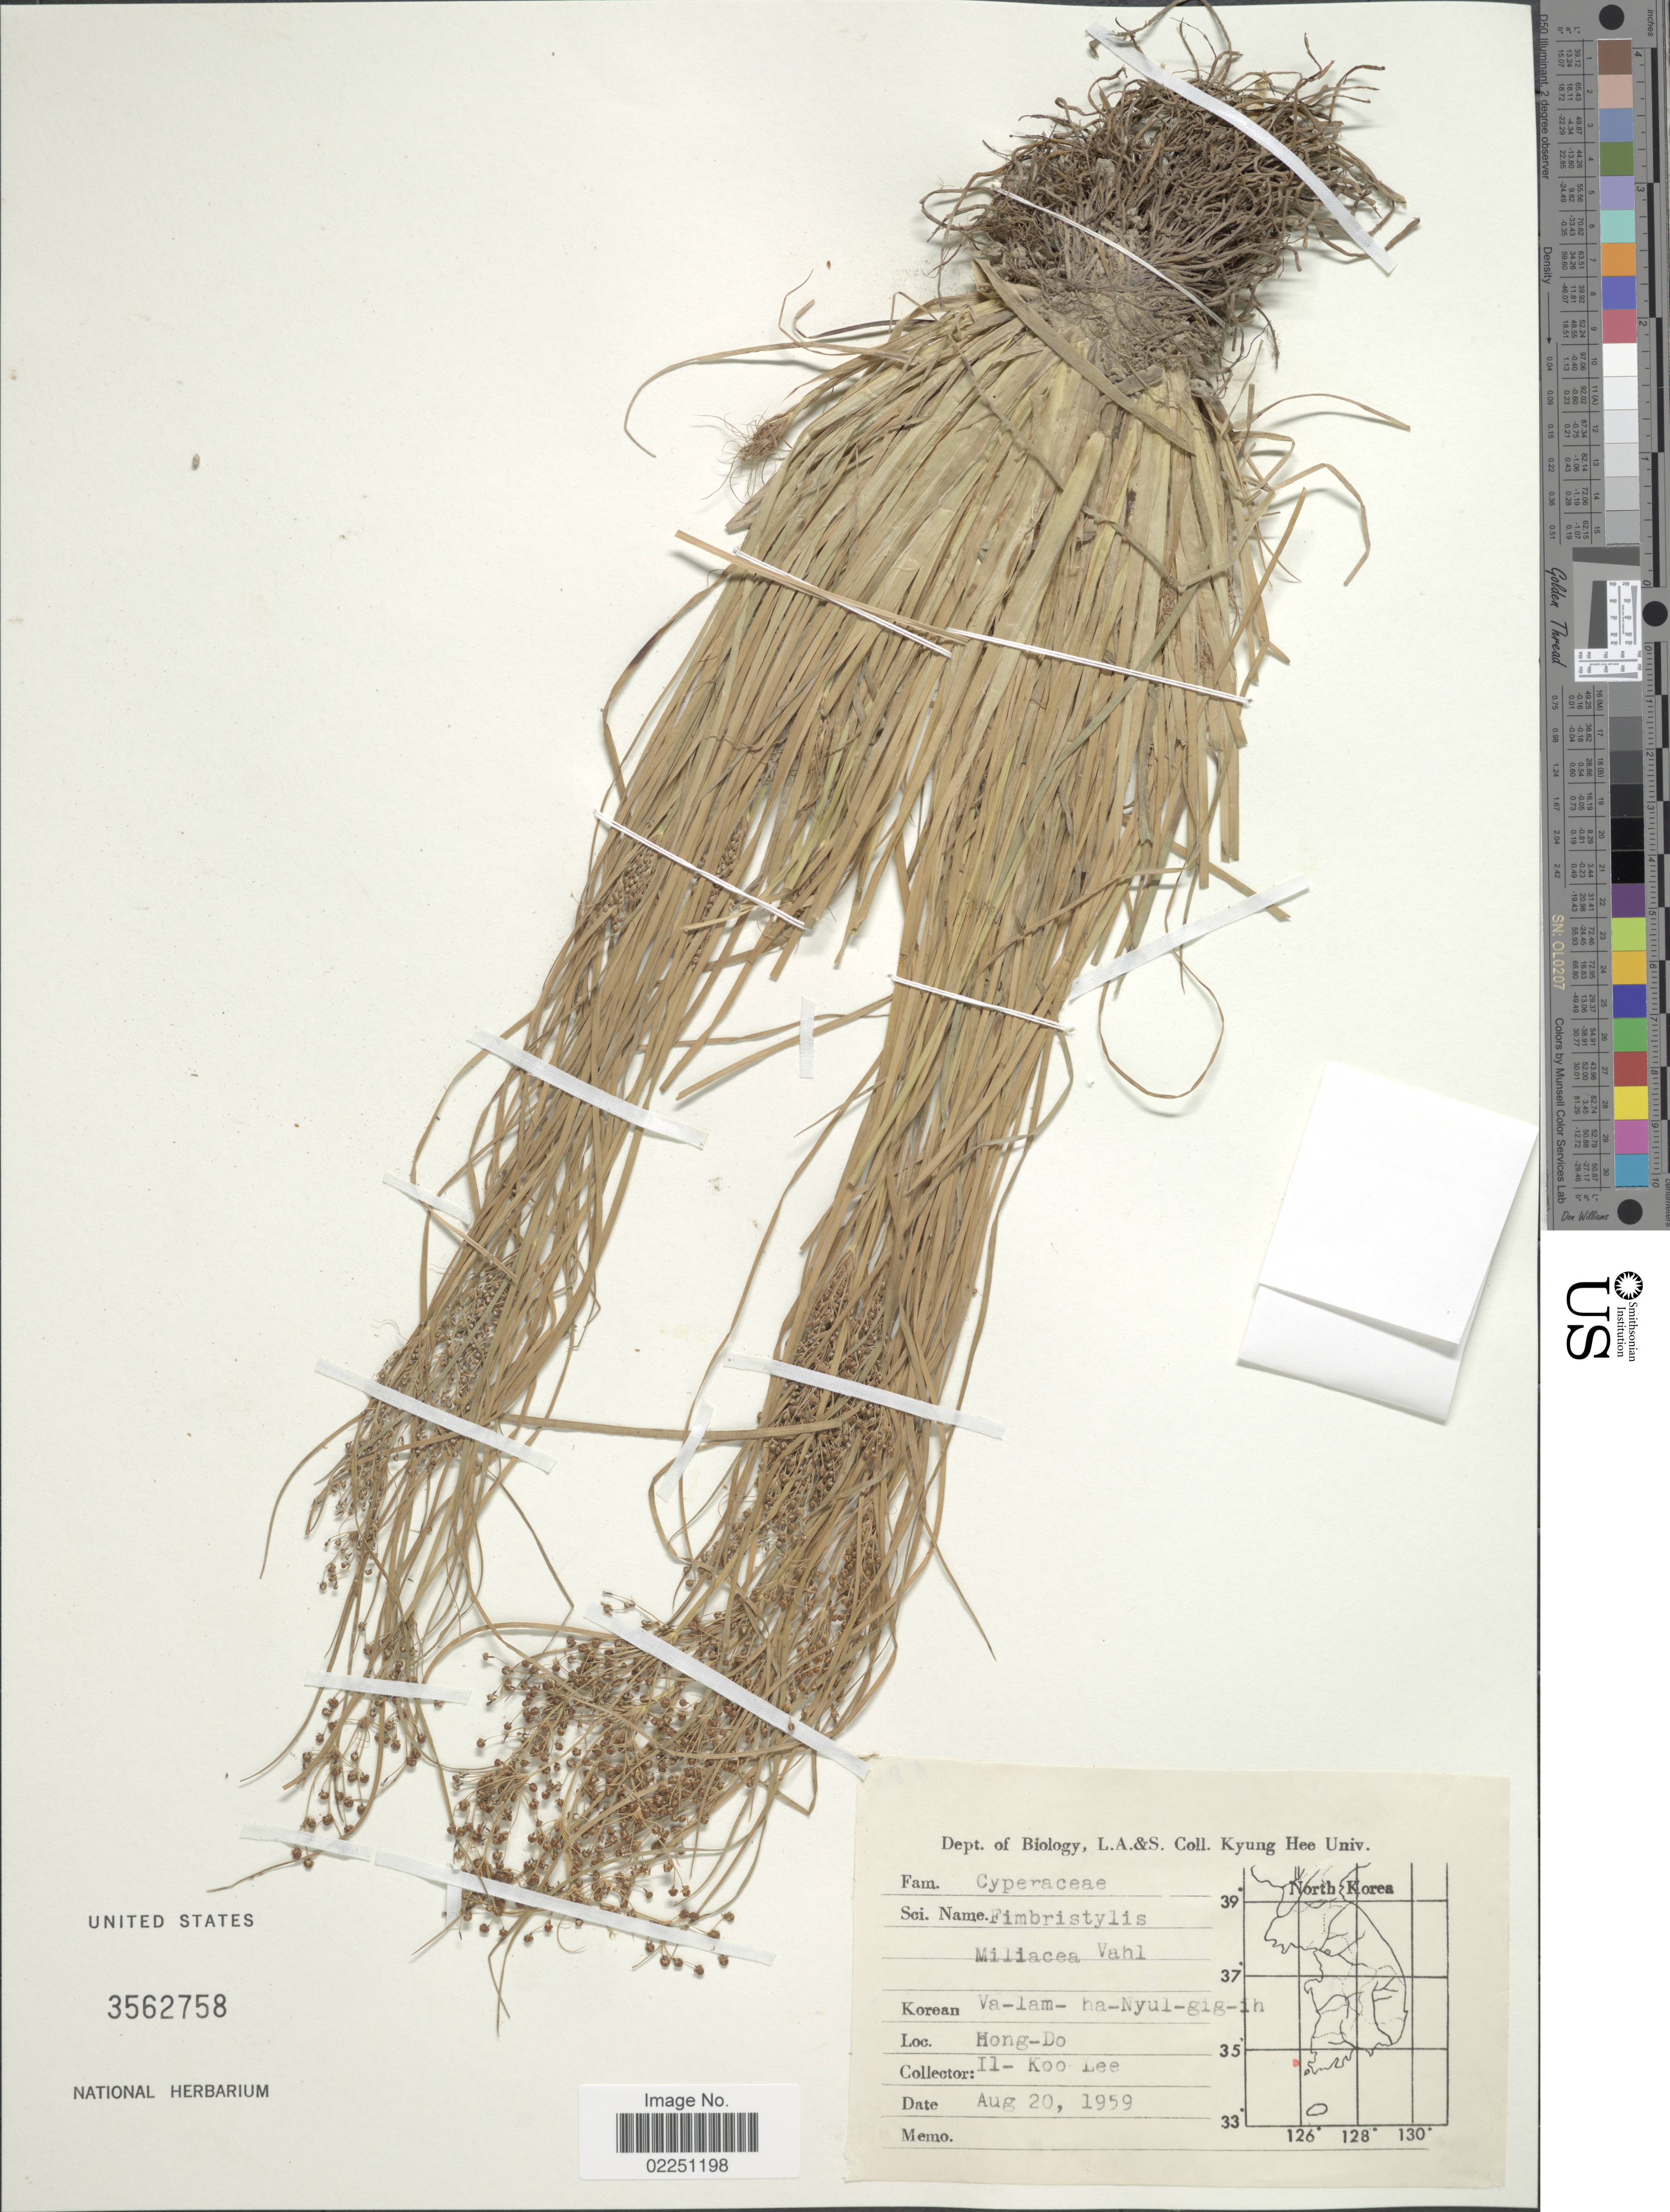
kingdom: Plantae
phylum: Tracheophyta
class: Liliopsida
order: Poales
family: Cyperaceae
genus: Fimbristylis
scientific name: Fimbristylis littoralis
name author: Gaudich.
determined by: Strong, M. T., (US), Smithsonian Institution - National Museum of Natural History (UNITED STATES)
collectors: I. Lee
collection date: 1959-08-20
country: South Korea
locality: Hong-Do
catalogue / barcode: US 3562758